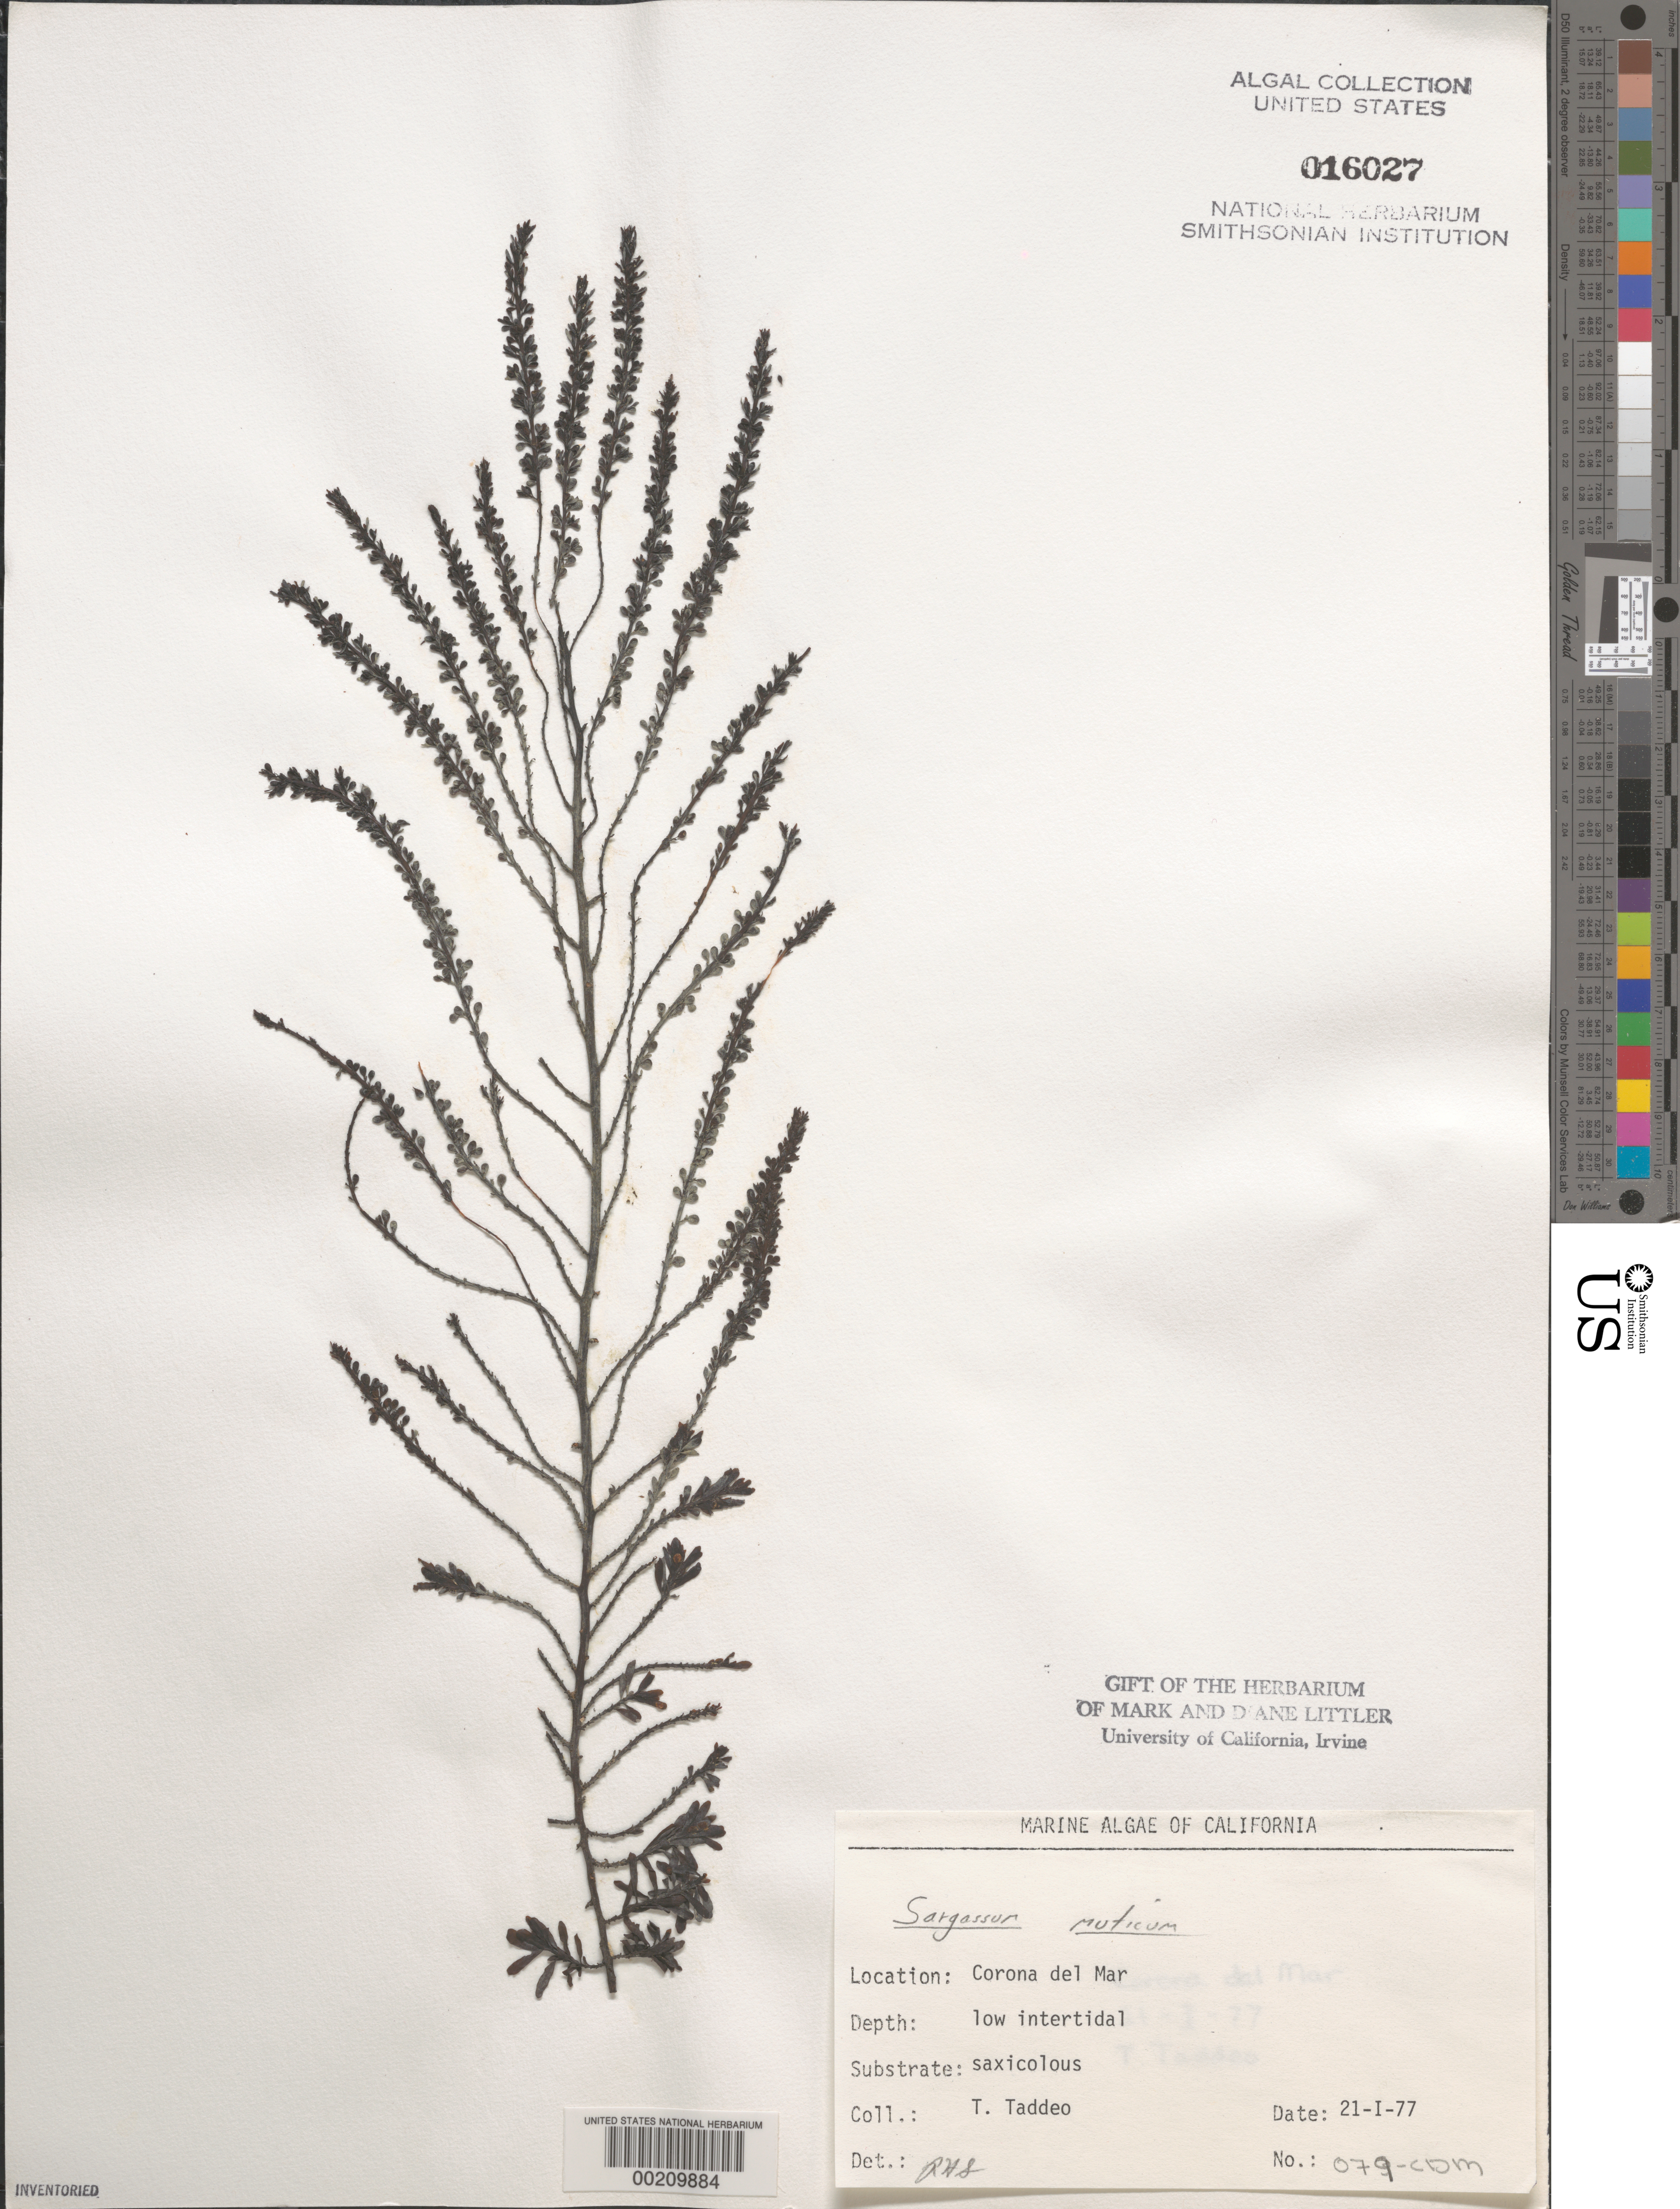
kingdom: Chromista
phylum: Ochrophyta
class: Phaeophyceae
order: Fucales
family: Sargassaceae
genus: Sargassum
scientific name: Sargassum muticum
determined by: Sims, Robert H.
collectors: A. Taddeo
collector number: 079-CDM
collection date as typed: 21 Jan 1977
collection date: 1977-01-21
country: United States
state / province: California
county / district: Orange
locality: Corona del Mar, mouth of Morning Canyon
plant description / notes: BLM-SOCALBIGHT Rocky Intertidal Survey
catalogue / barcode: US 16027